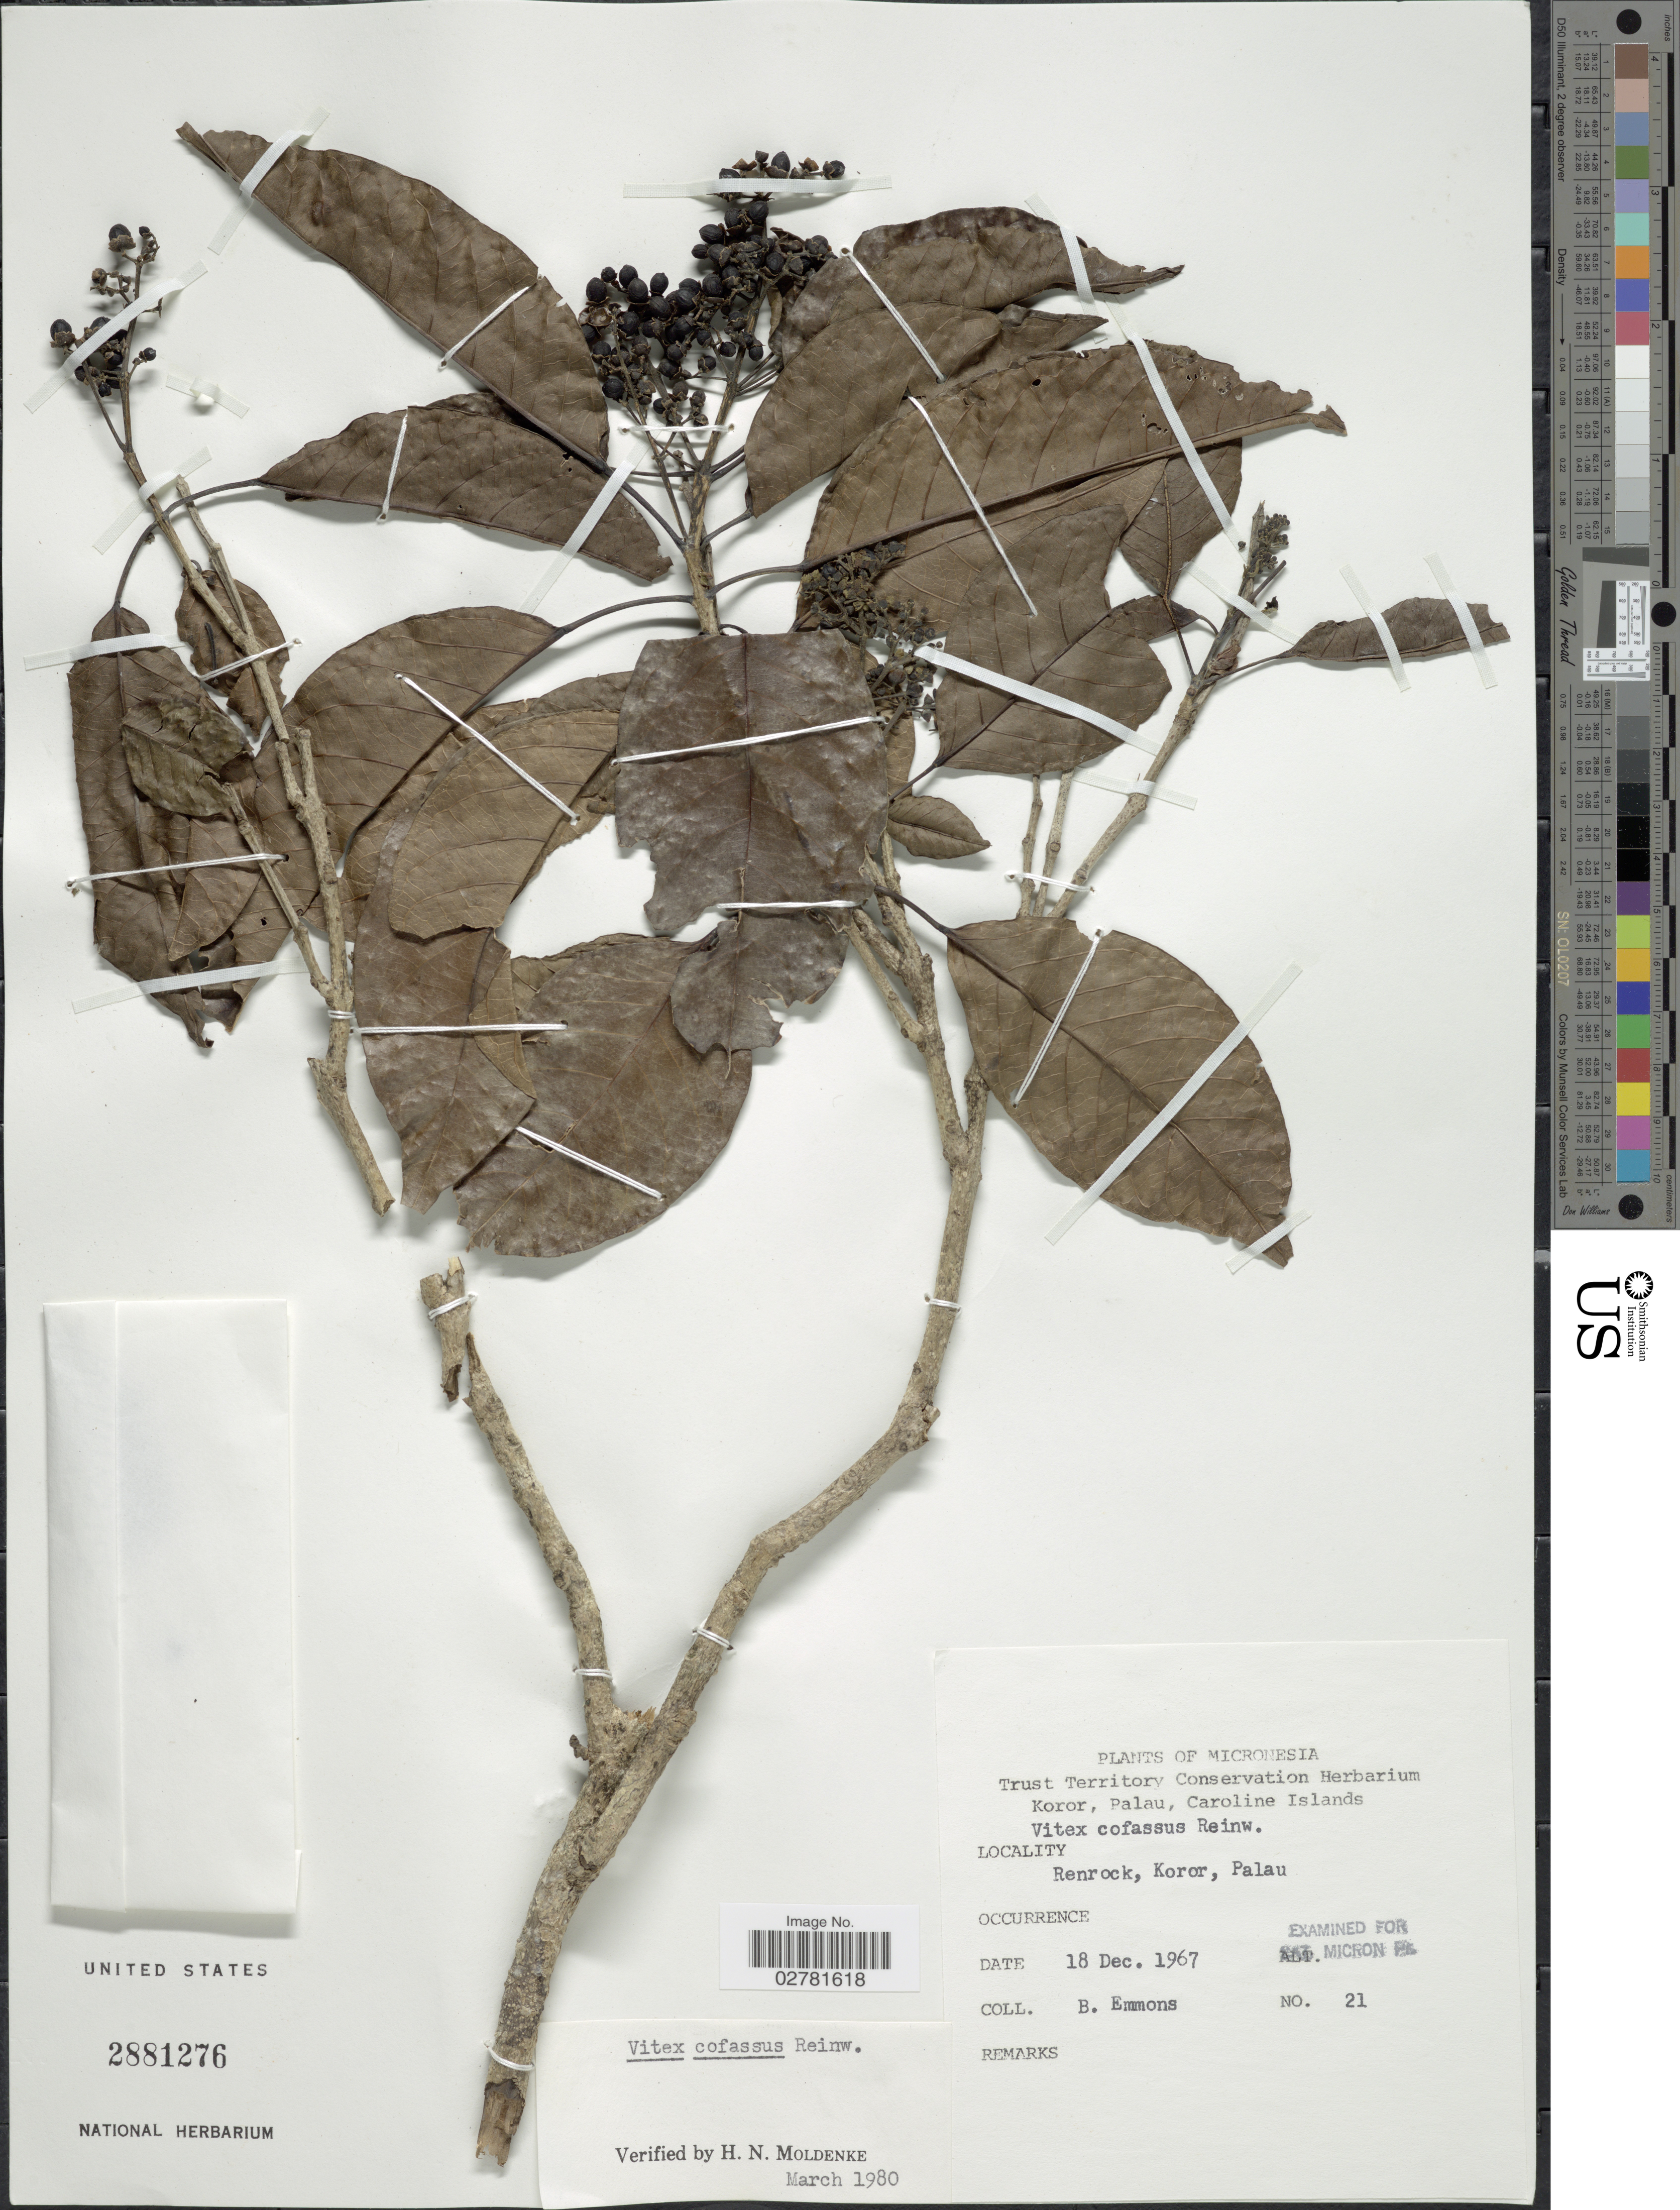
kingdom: Plantae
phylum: Tracheophyta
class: Magnoliopsida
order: Lamiales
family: Lamiaceae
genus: Vitex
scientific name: Vitex cofassus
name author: Reinw. ex Blume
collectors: B. Emmons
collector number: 21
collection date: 1967-12-18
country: Palau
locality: Micronesia. Koror, Palau, Caroline Islands. Renrock, Koror, Palau.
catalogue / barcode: US 2881276